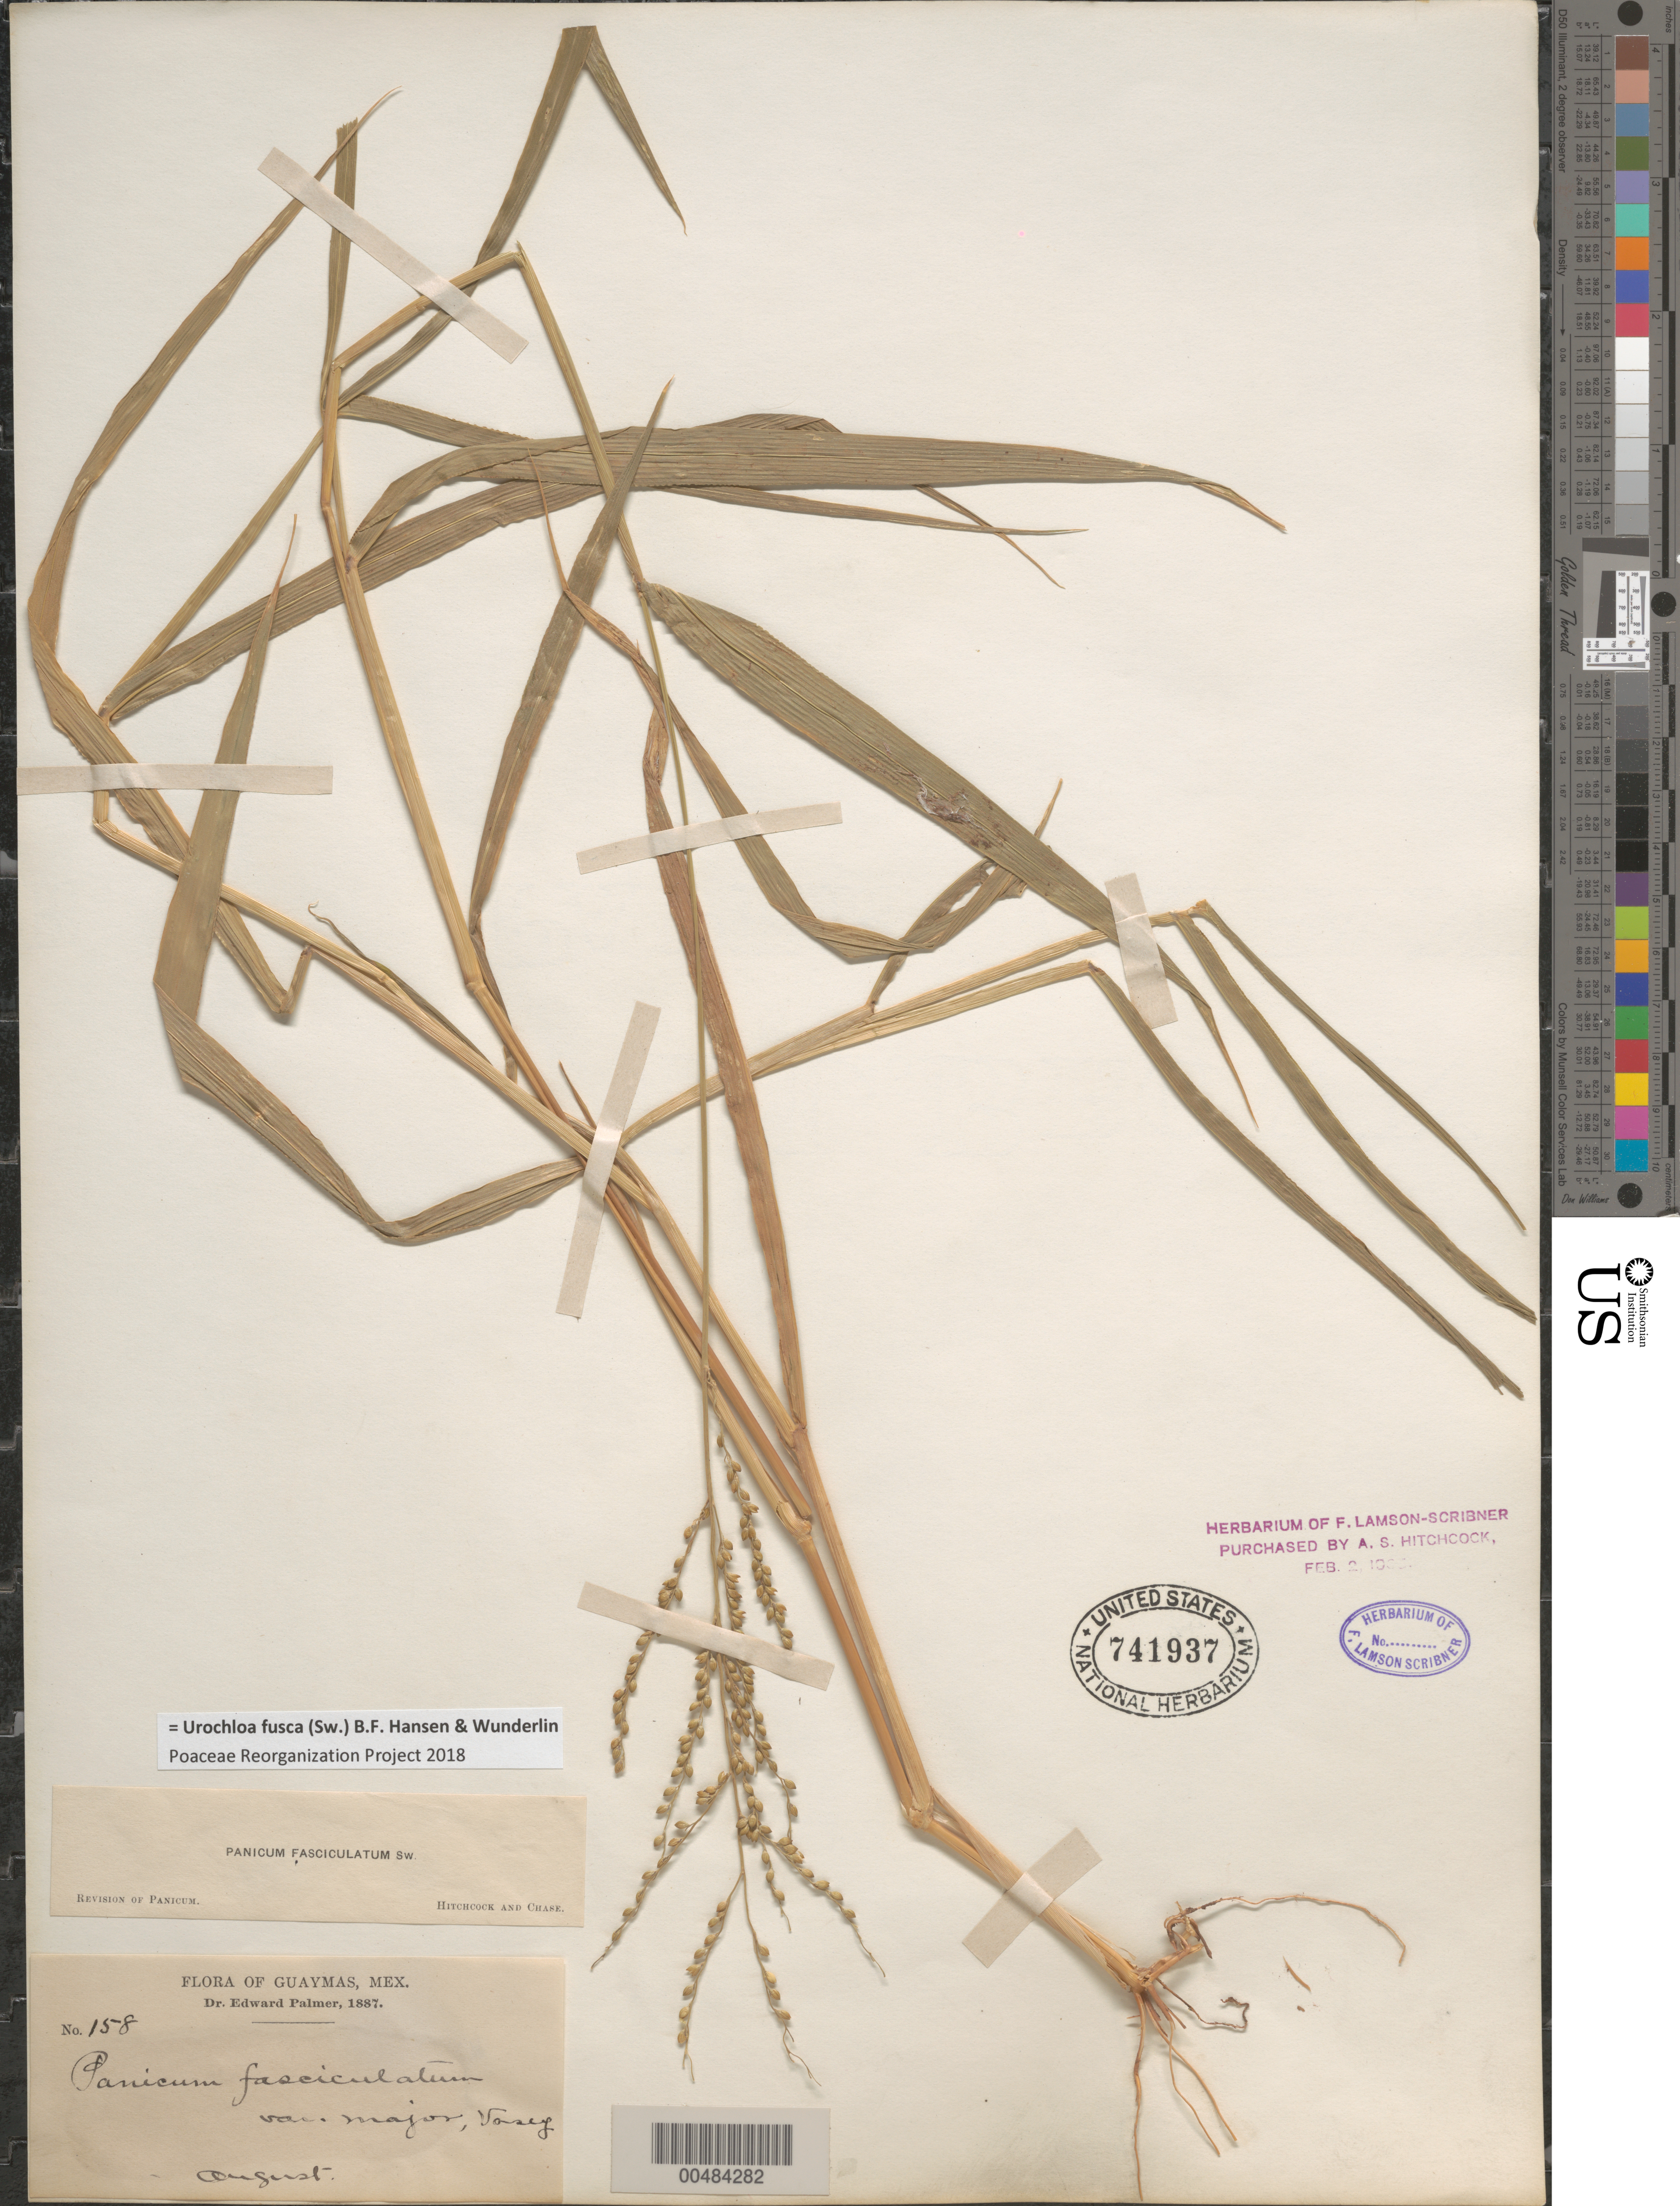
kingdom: Plantae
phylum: Tracheophyta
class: Liliopsida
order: Poales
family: Poaceae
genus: Urochloa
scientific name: Urochloa fusca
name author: (Sw.) B.F. Hansen & Wunderlin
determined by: Poaceae Reorganization Project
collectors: E. Palmer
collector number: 158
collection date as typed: Aug 1887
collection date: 1887-08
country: Mexico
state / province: Sonora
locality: Guaymas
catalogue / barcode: US 741937